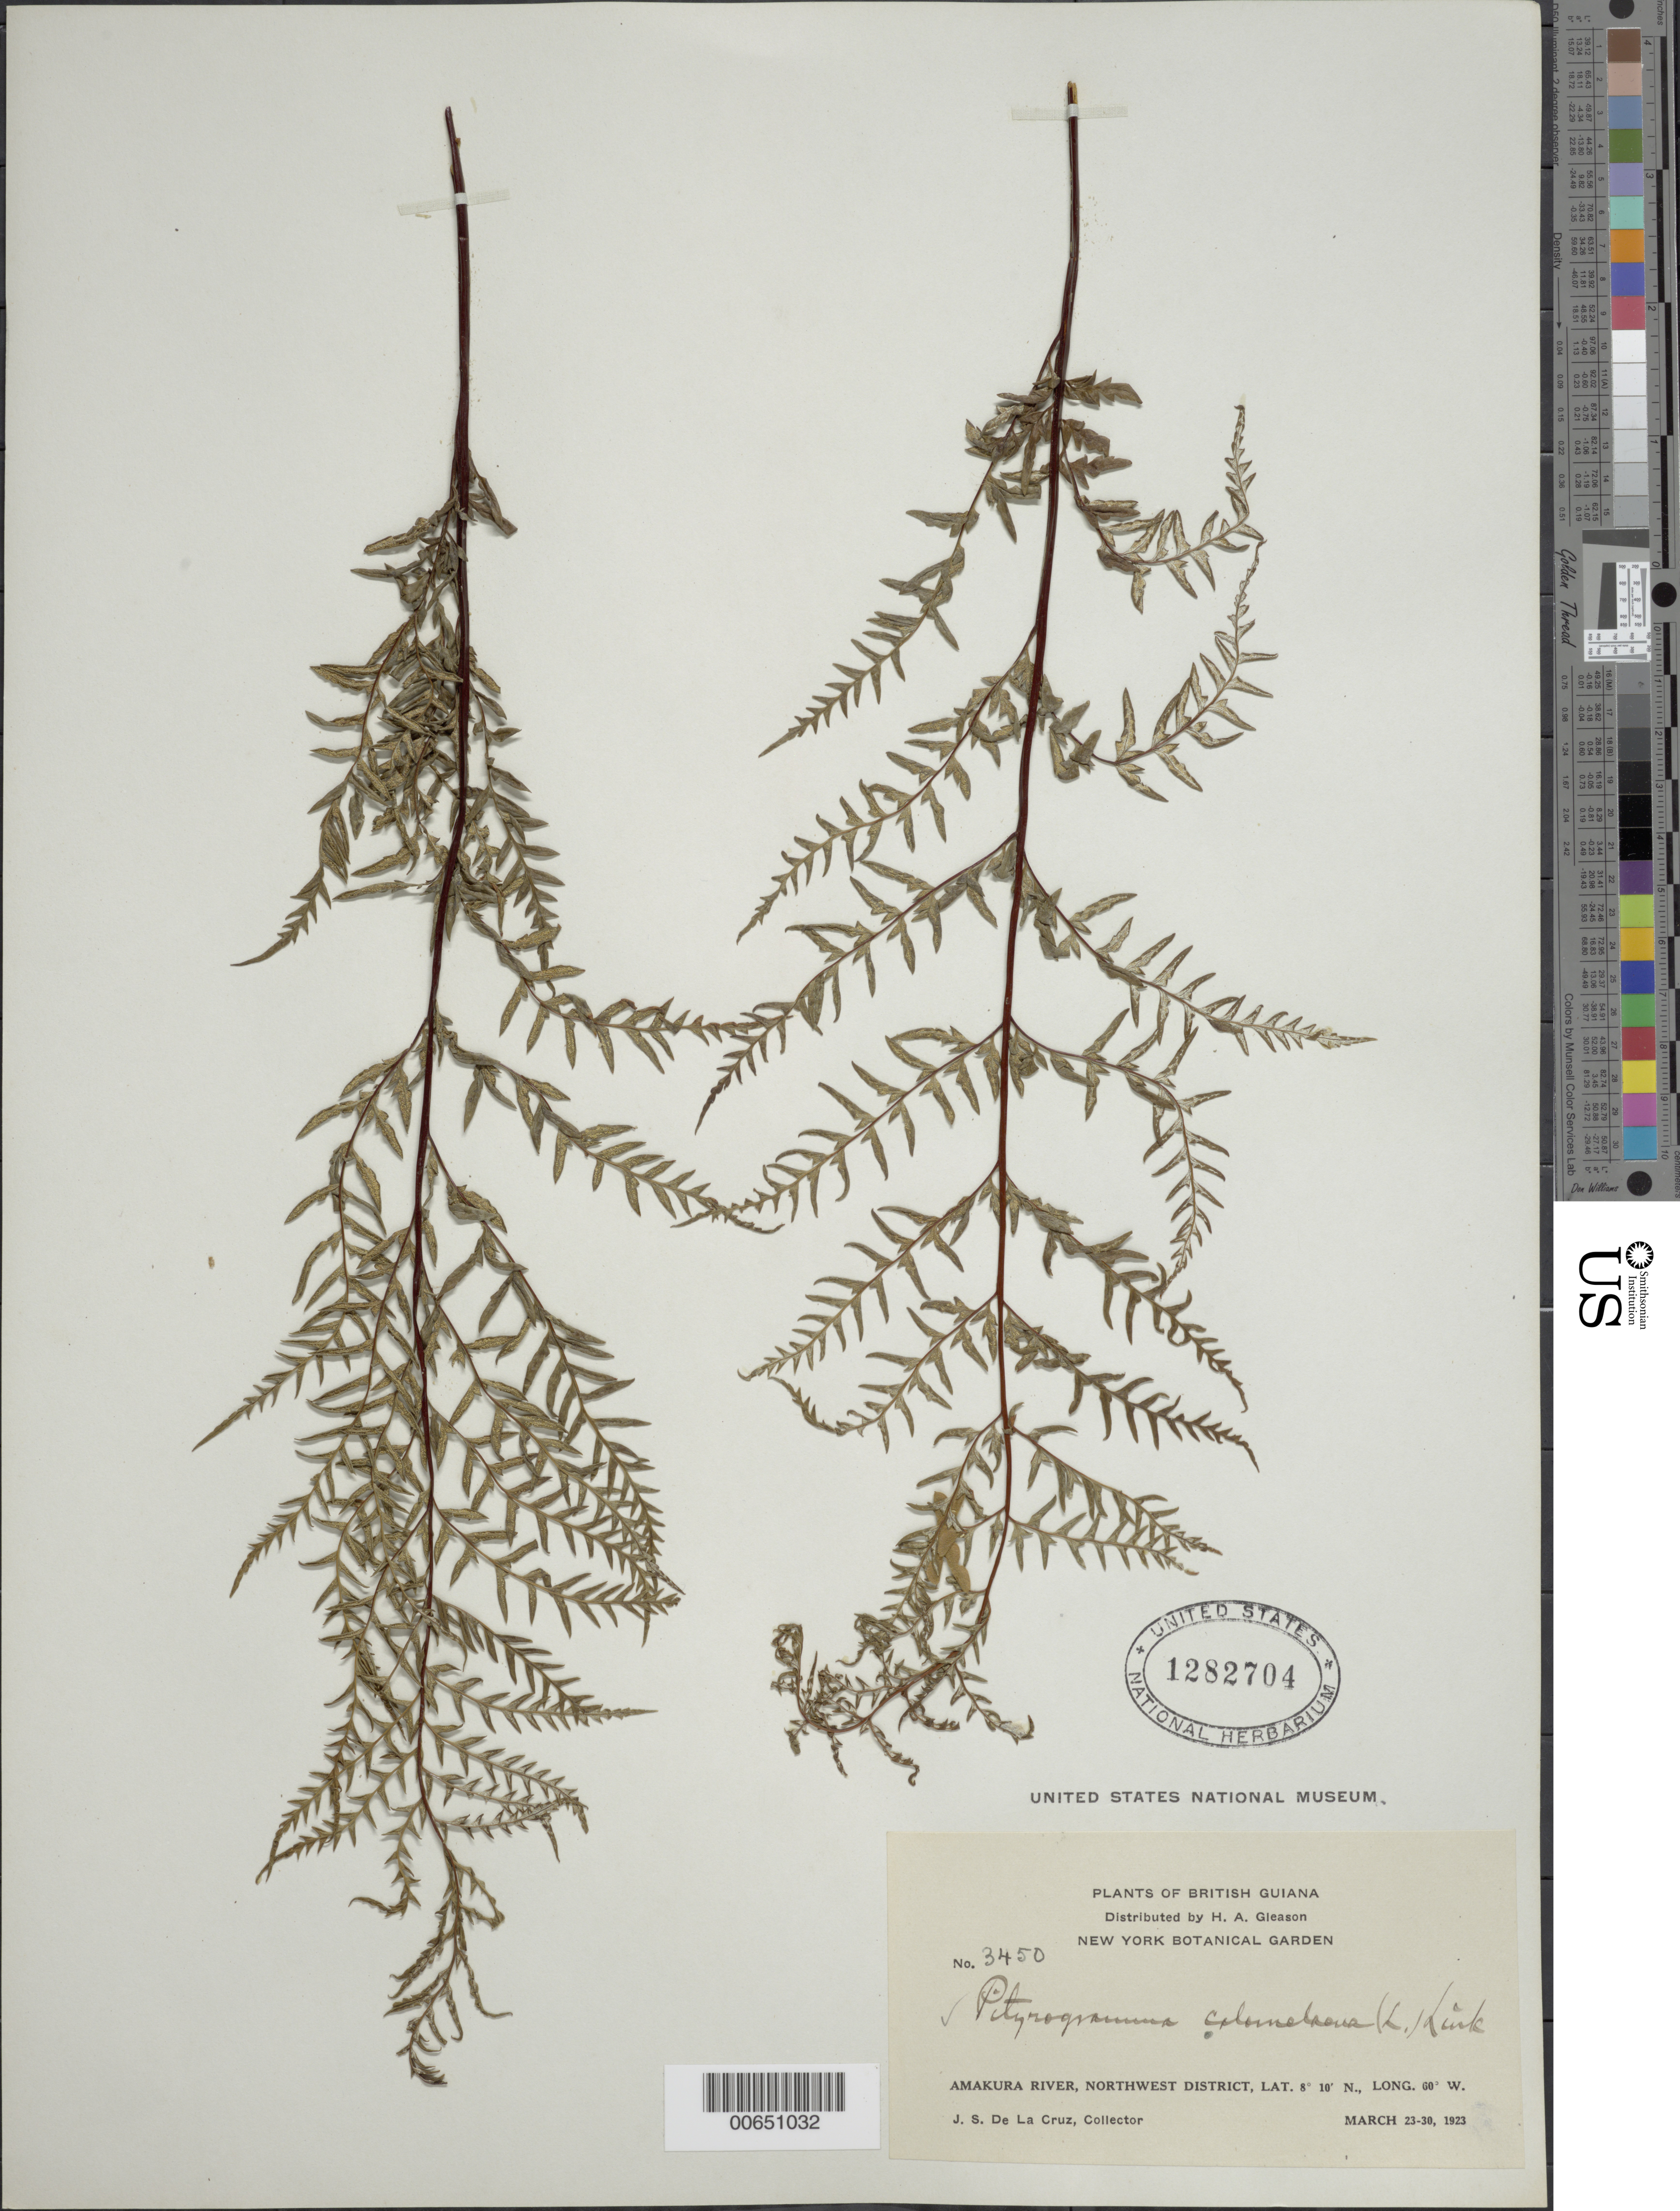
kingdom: Plantae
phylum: Tracheophyta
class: Polypodiopsida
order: Polypodiales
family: Pteridaceae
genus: Pityrogramma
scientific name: Pityrogramma calomelanos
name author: (L.) Link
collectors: J. S. de la Cruz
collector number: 3450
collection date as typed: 23-Mar-23 to 30-Mar-23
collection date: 1923-03-23/1923-03-30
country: Guyana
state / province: Barima-Waini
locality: Amakura R., NW District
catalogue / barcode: US 1282704